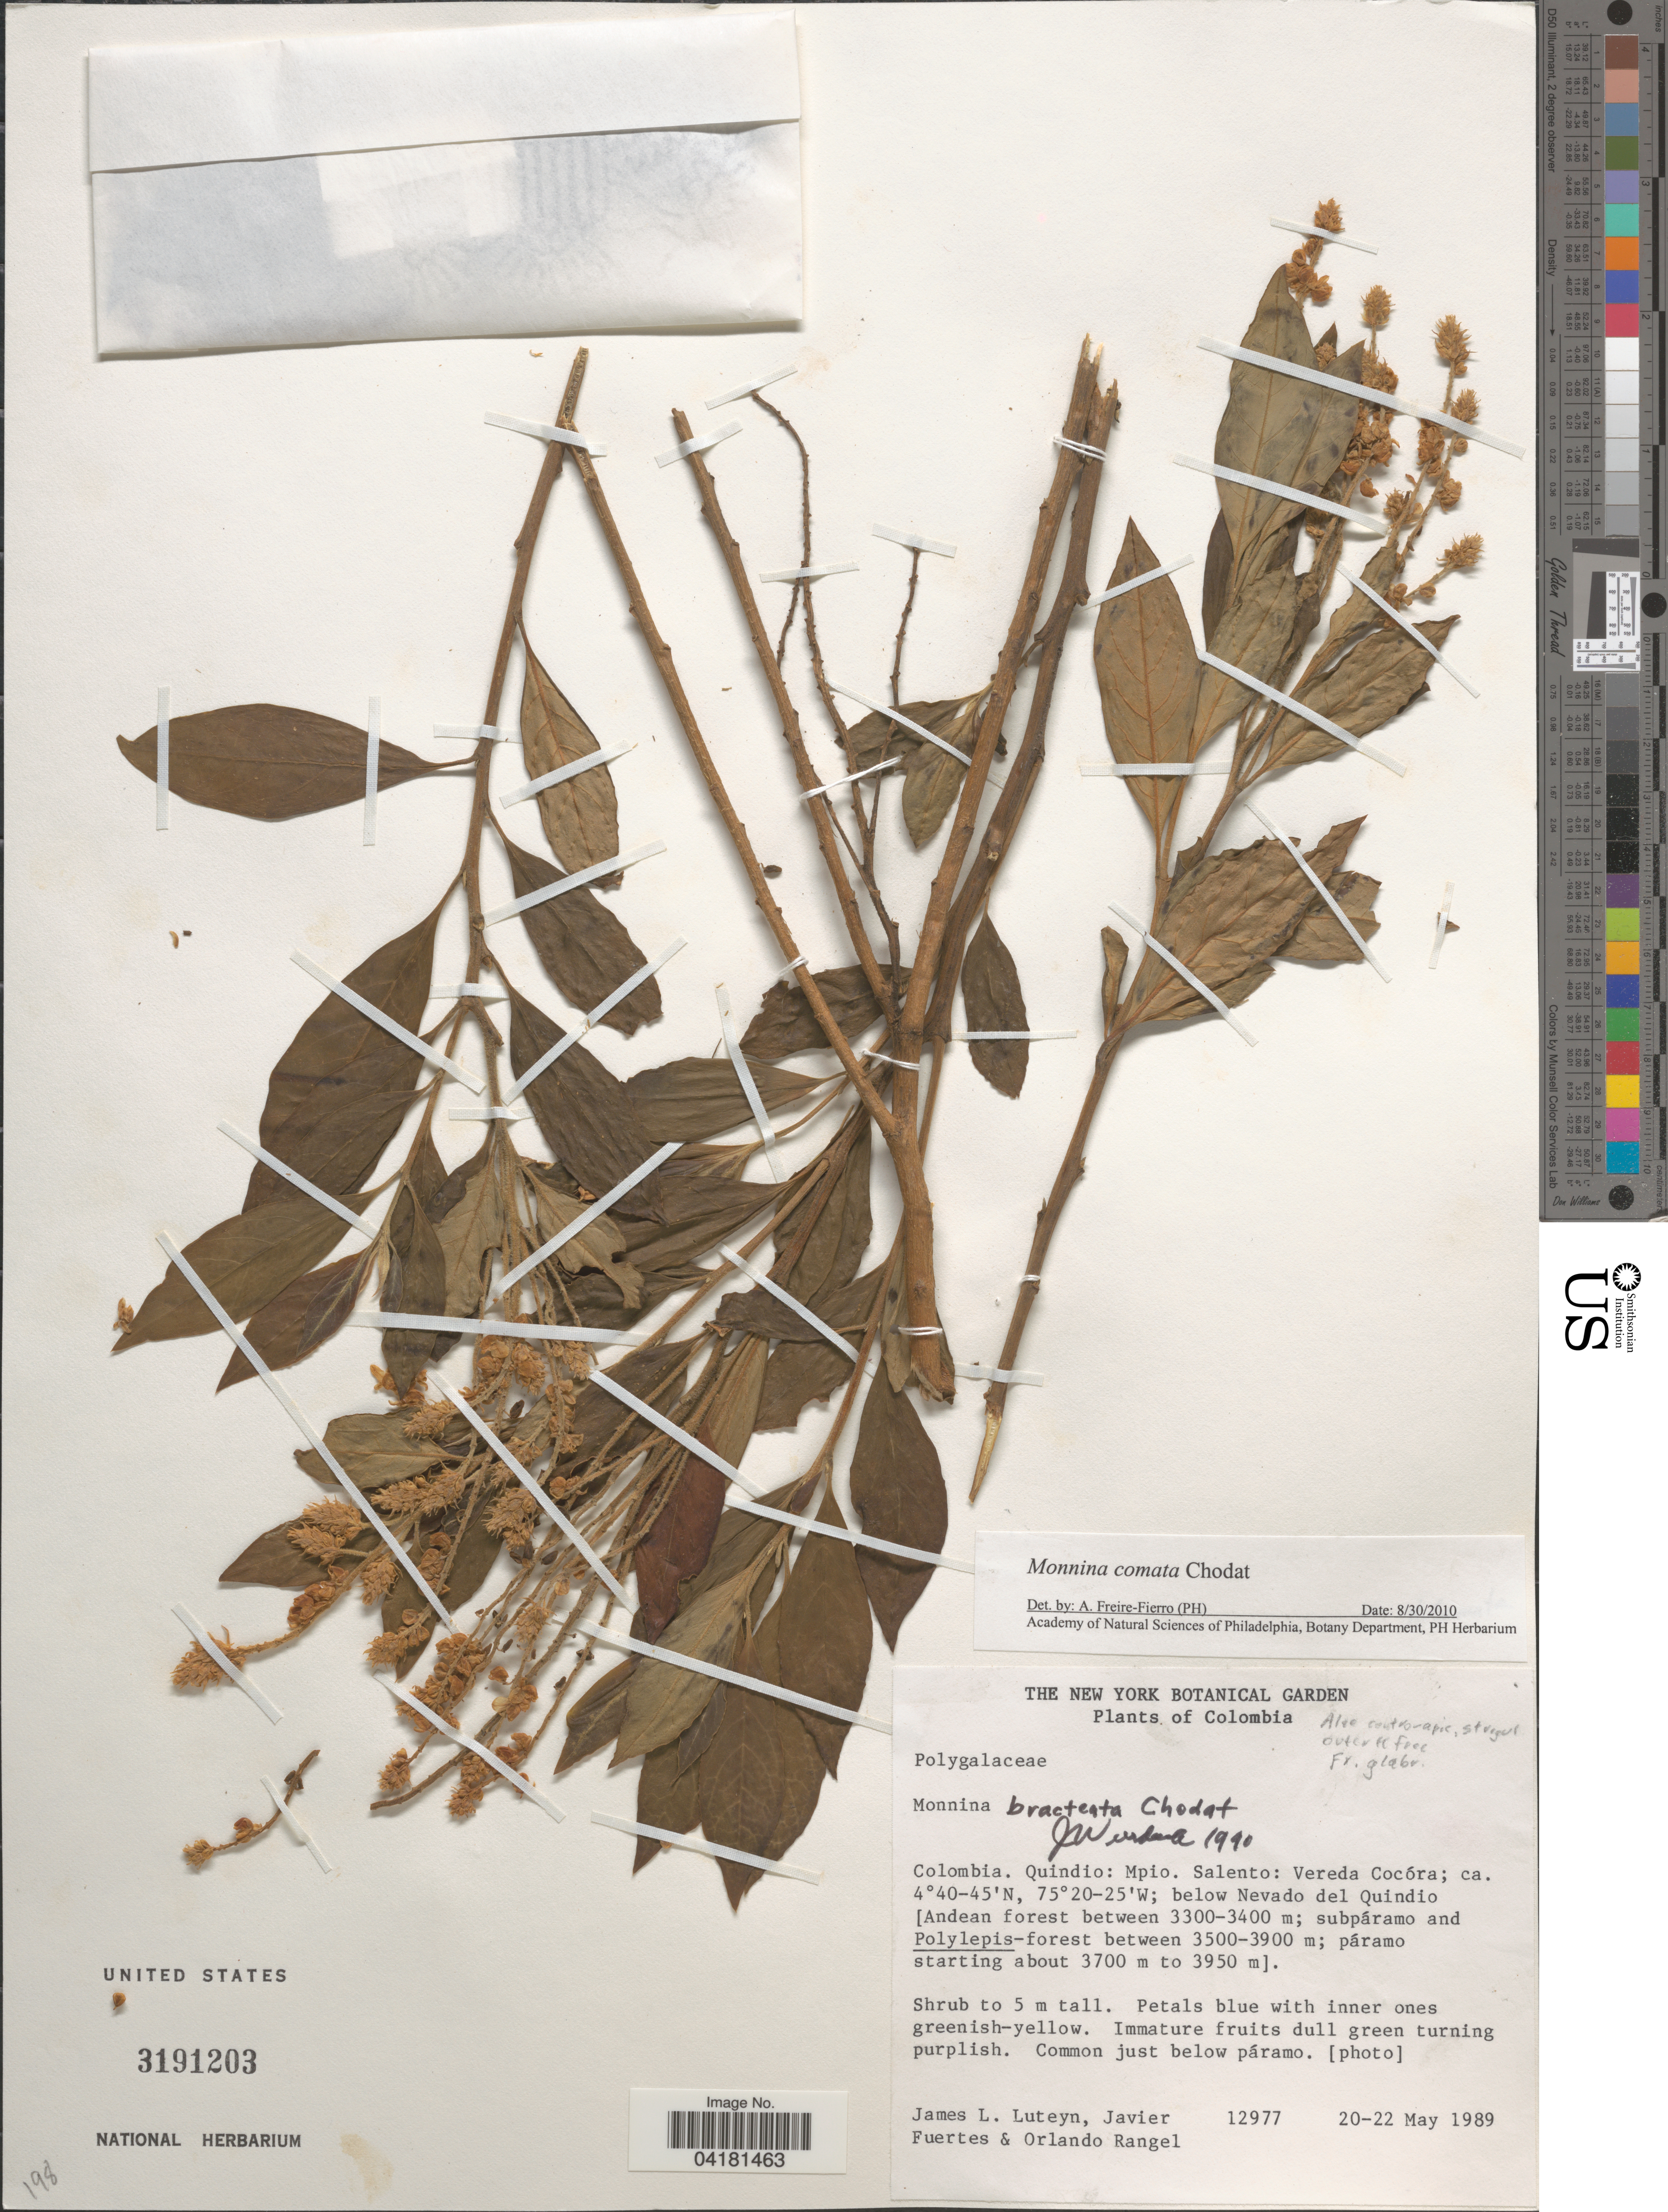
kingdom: Plantae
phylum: Tracheophyta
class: Magnoliopsida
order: Fabales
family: Polygalaceae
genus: Monnina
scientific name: Monnina comata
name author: Chodat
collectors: J. Luteyn, J. Fuertes & O. Rangel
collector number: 12977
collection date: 1989-05-20/1989-05-22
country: Colombia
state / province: Quindío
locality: Mpio. Salento: Vereda Cocóra; below Nevado del Quindio.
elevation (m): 3300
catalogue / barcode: US 3191203